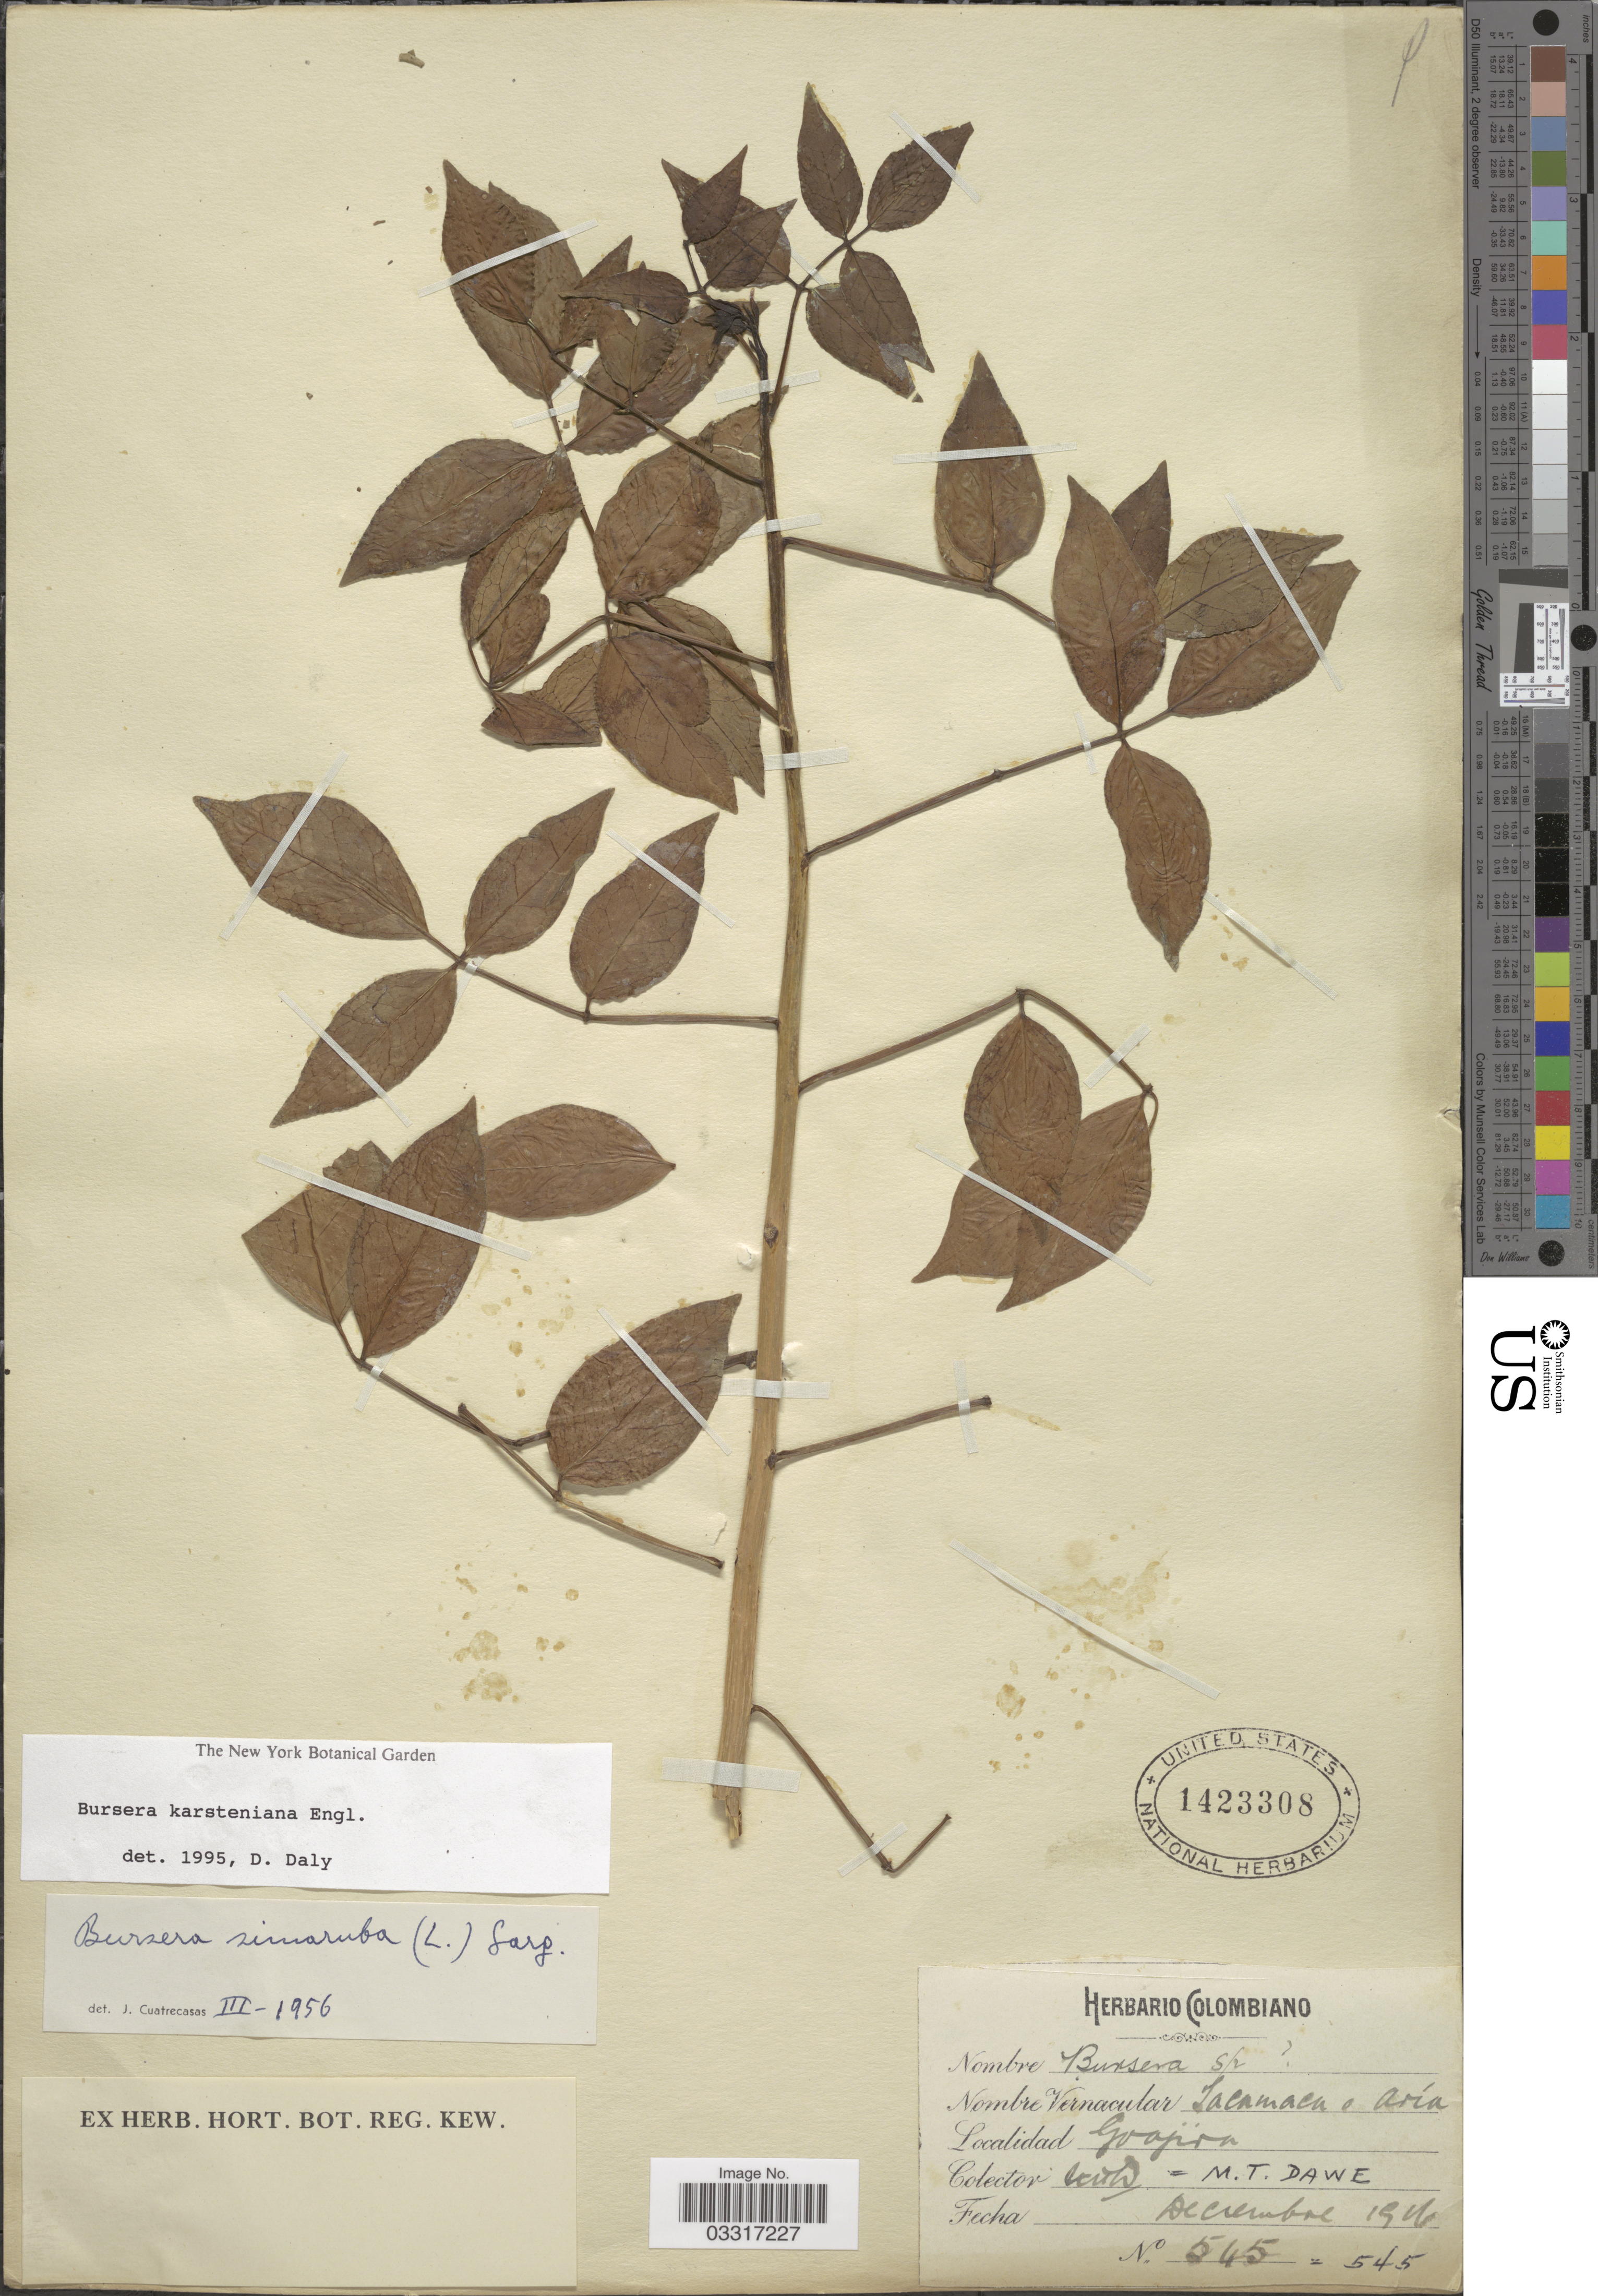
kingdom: Plantae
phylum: Tracheophyta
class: Magnoliopsida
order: Sapindales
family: Burseraceae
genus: Bursera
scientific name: Bursera karsteniana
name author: Engl.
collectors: M. T. Dawe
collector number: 545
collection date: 1916-12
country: Colombia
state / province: La Guajira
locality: Guajira.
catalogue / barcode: US 1423308